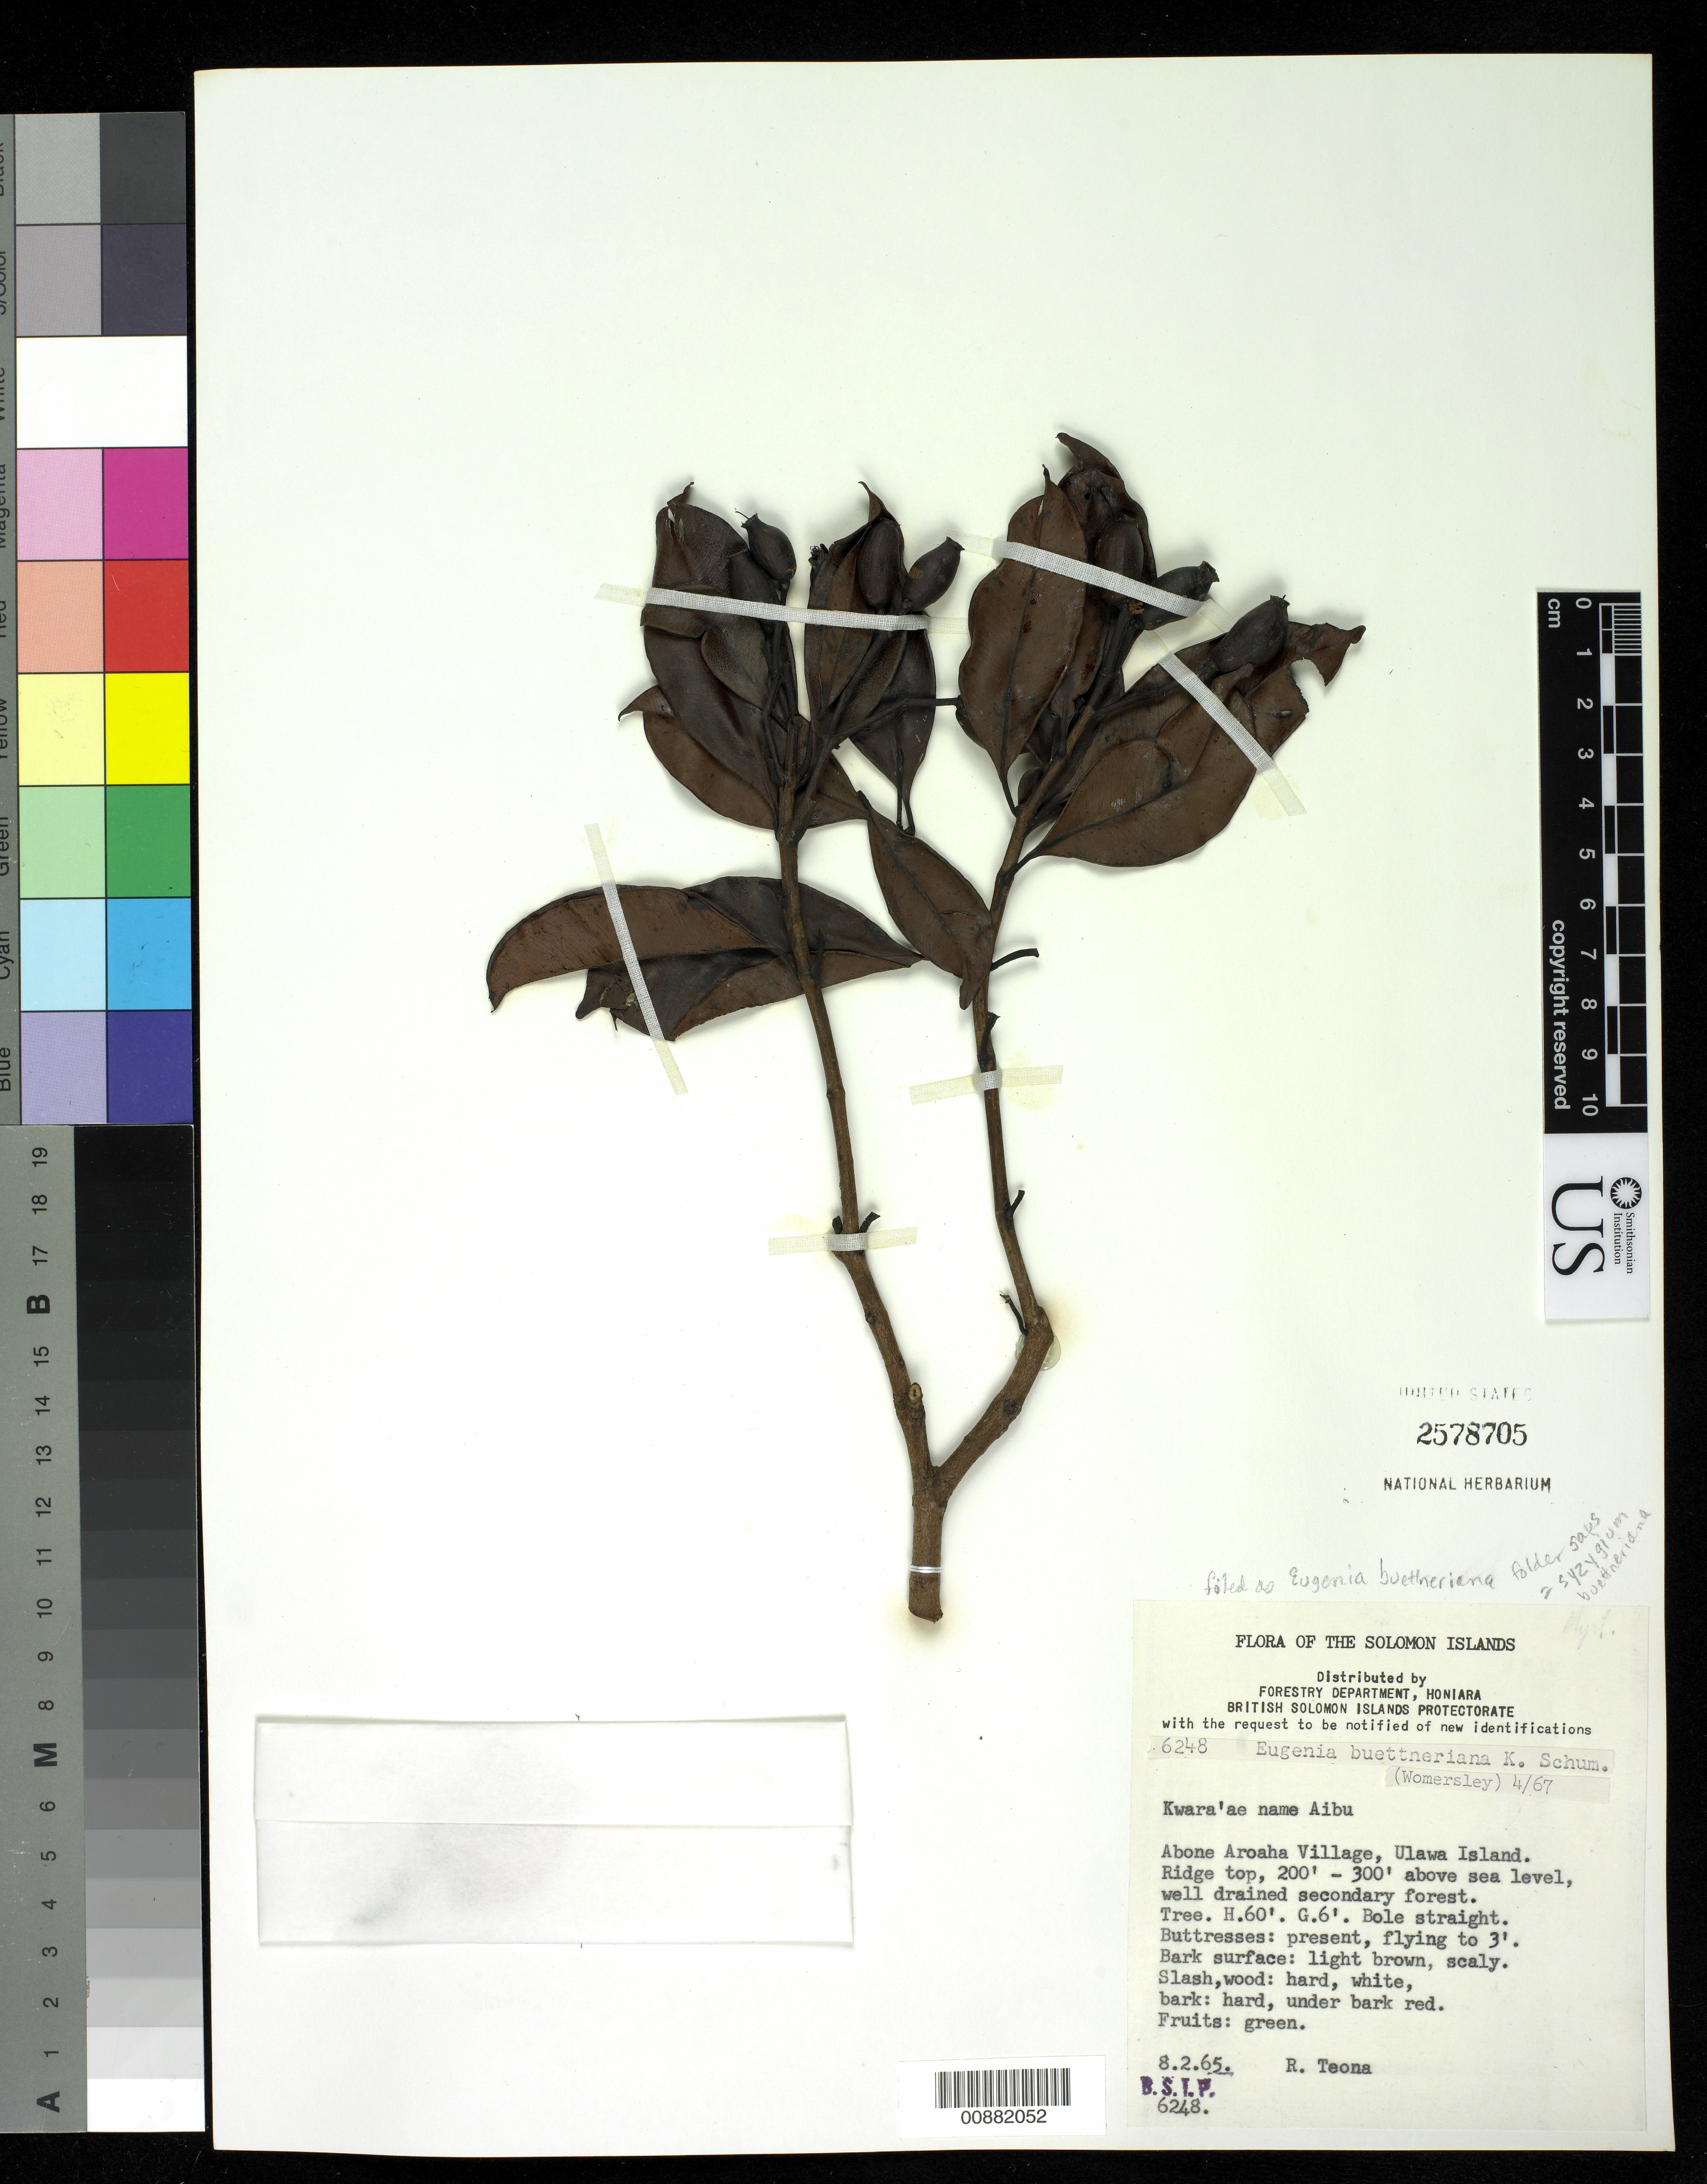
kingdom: Plantae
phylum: Tracheophyta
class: Magnoliopsida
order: Myrtales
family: Myrtaceae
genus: Syzygium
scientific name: Syzygium buettnerianum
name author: (K. Schum.) Nied.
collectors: R. Teona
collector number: BSIP 6248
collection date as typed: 08 Feb 1965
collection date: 1965-02-08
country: Solomon Islands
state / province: Makira-Ulawa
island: Ulawa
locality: Above Aroaha village, Ulawa island.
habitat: ridge top, well drained secondary forest.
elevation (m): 61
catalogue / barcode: US 2578705